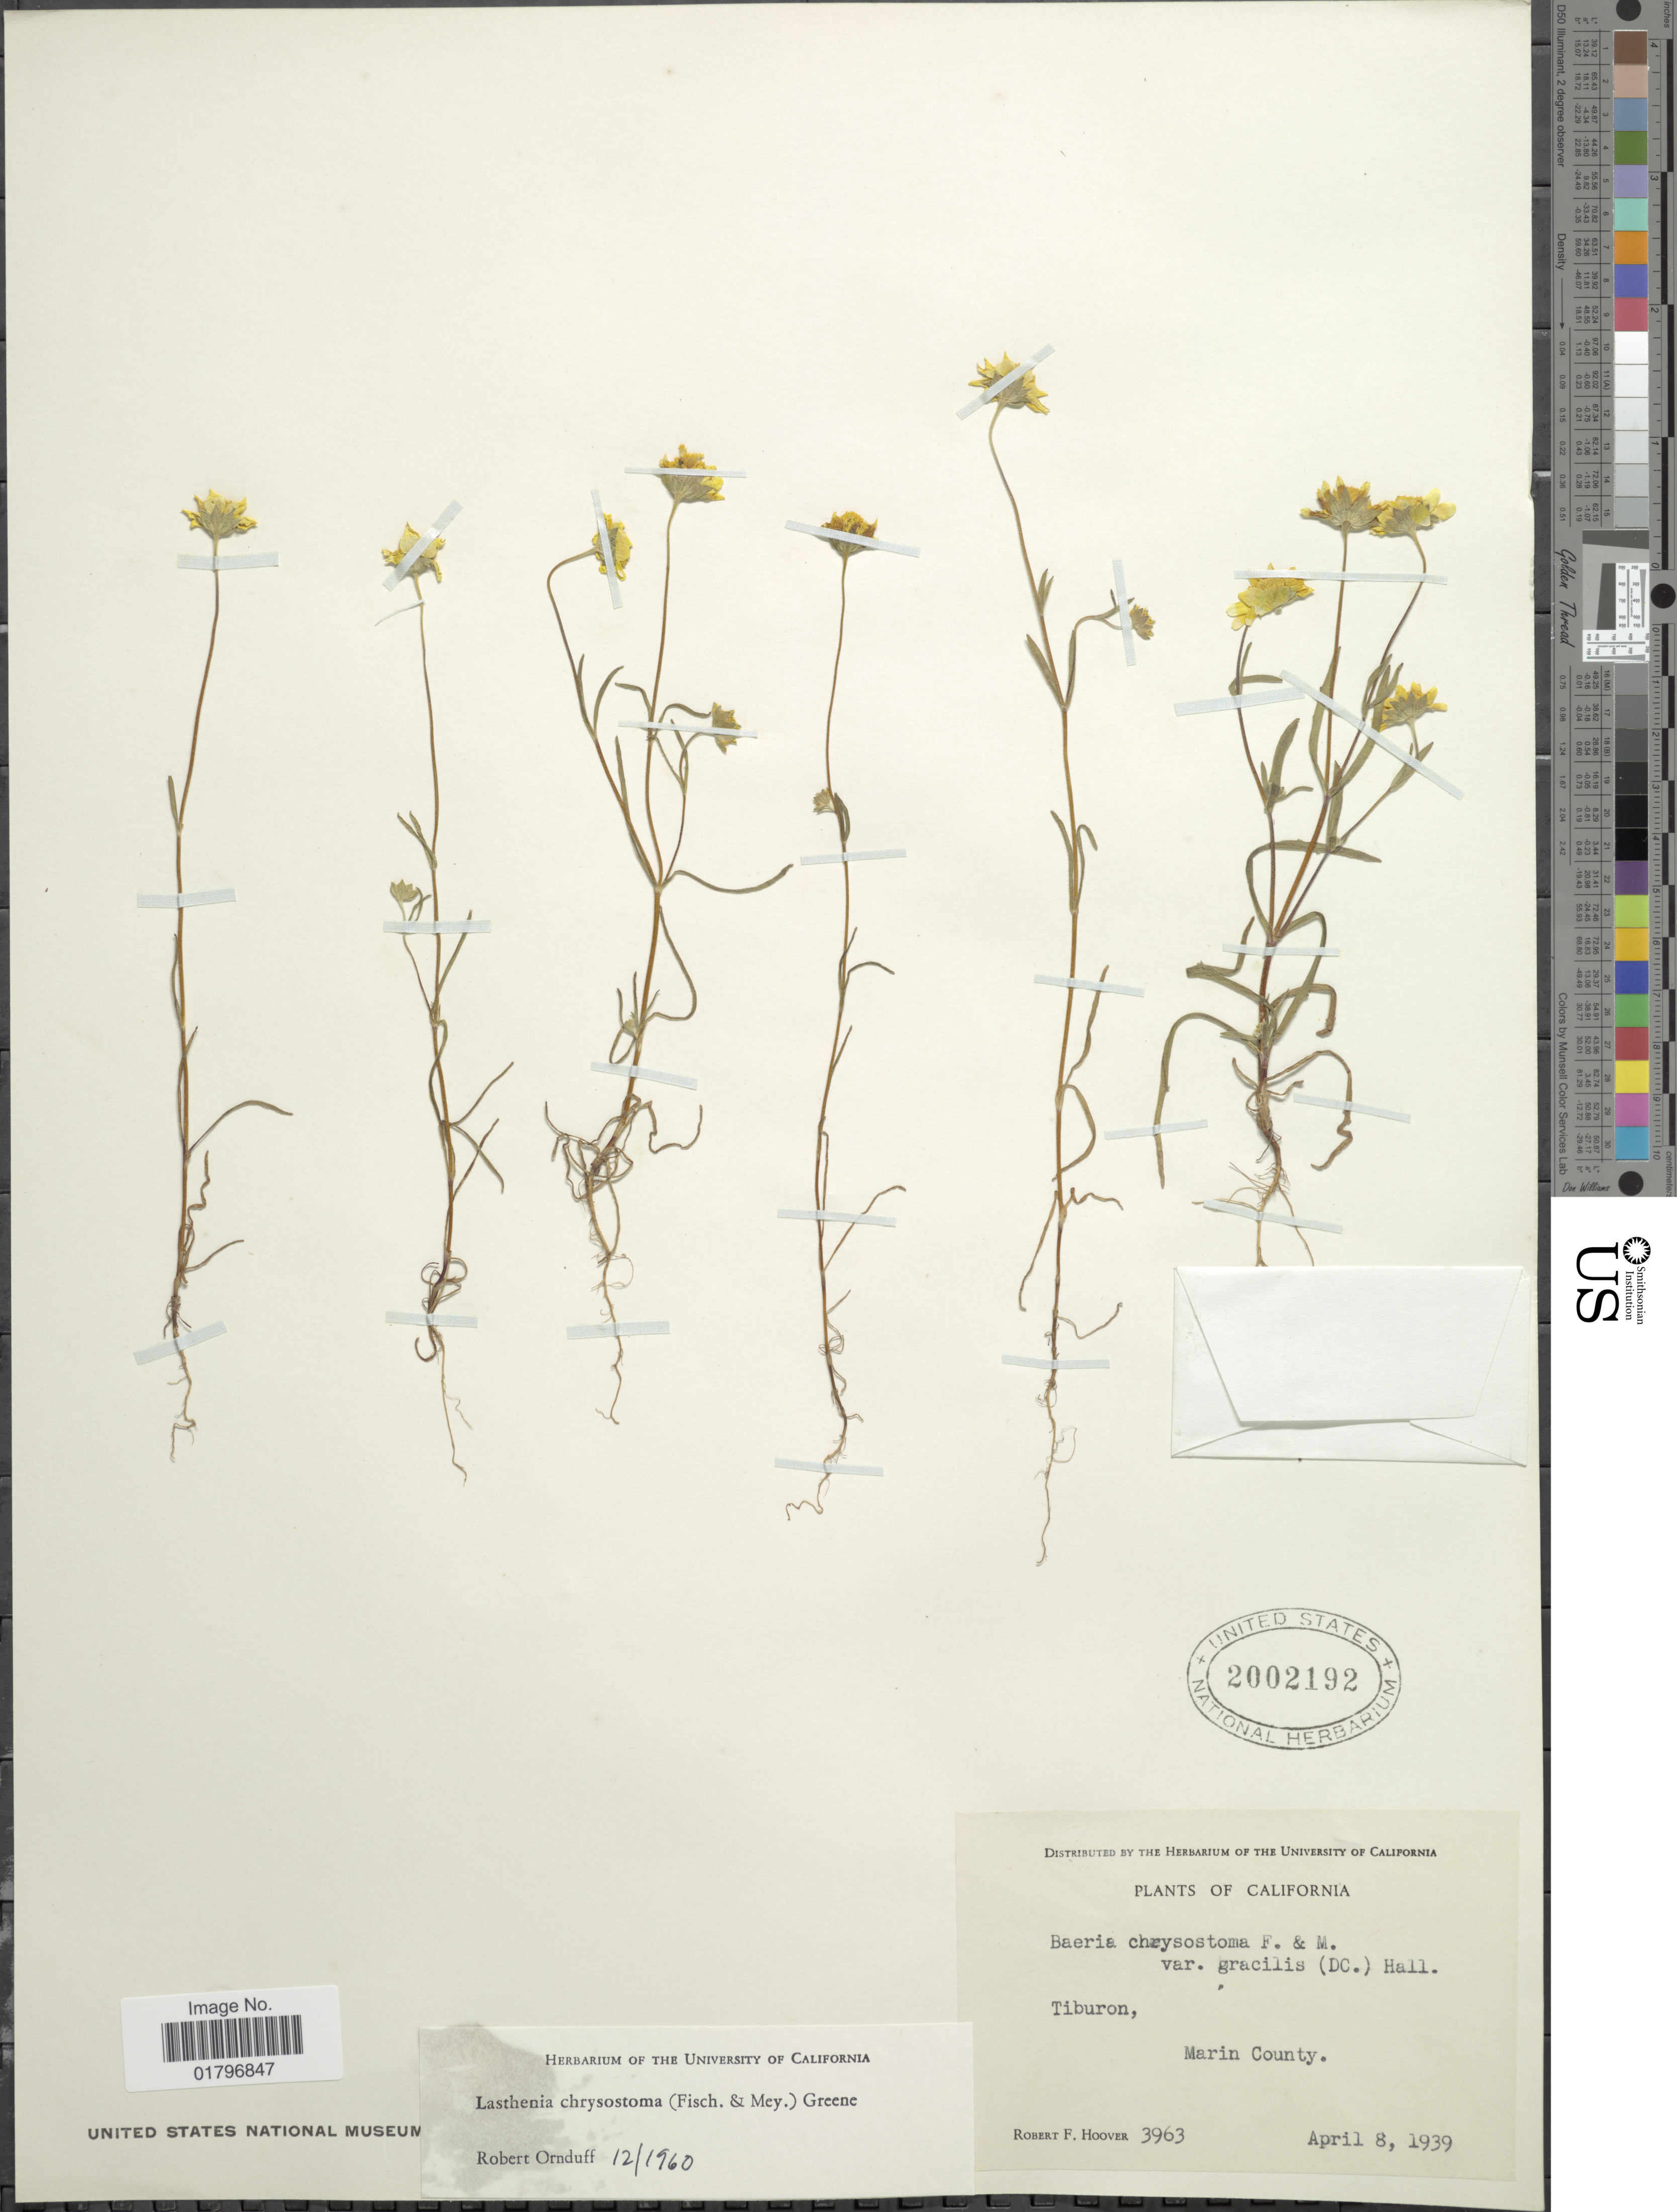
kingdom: Plantae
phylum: Tracheophyta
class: Magnoliopsida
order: Asterales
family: Asteraceae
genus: Lasthenia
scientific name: Lasthenia chrysostoma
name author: (Fisch. & C.A. Mey.) Greene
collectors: R. F. Hoover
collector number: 3963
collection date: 1939-04-08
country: United States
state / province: California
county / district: Marin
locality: Tiburon, Marin County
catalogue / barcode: US 2002192